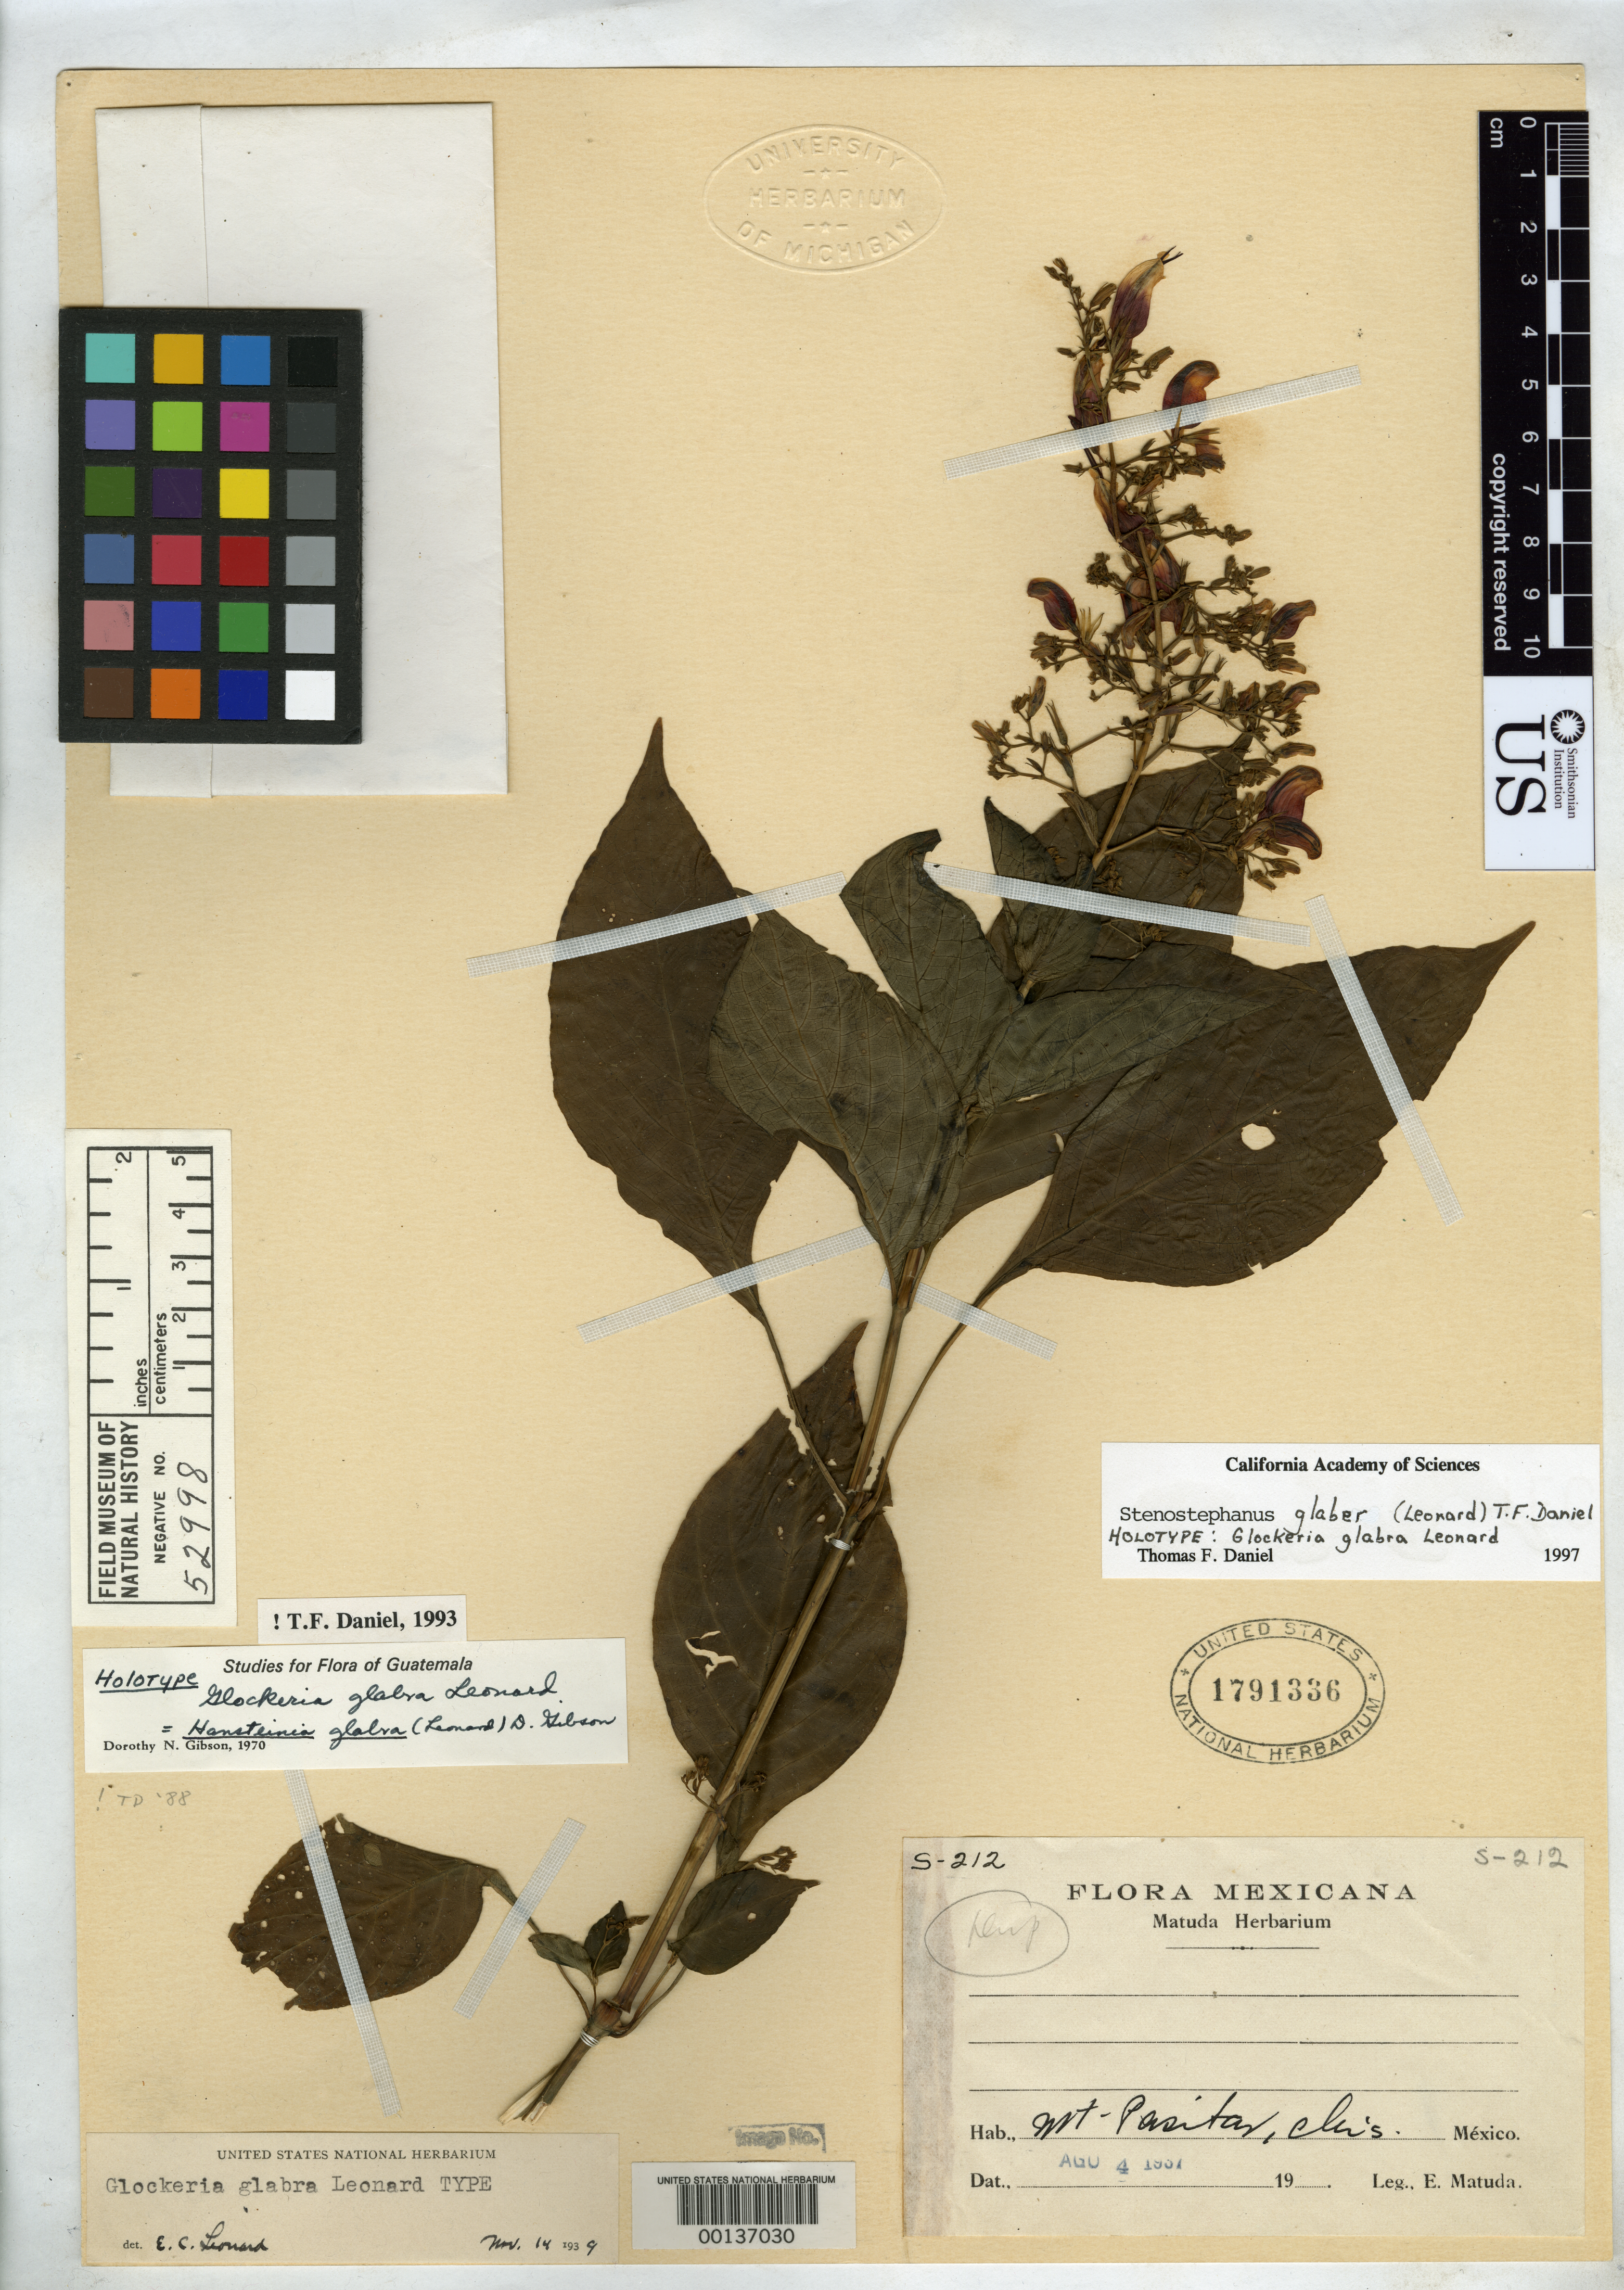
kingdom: Plantae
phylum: Tracheophyta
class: Magnoliopsida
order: Lamiales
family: Acanthaceae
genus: Glockeria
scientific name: Glockeria glabra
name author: Leonard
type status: Holotype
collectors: E. Matuda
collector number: S-212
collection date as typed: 04 Aug 1937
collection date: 1937-08-04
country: Mexico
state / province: Chiapas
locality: Mount Paxtal ("Pasitar").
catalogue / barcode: US 1791336